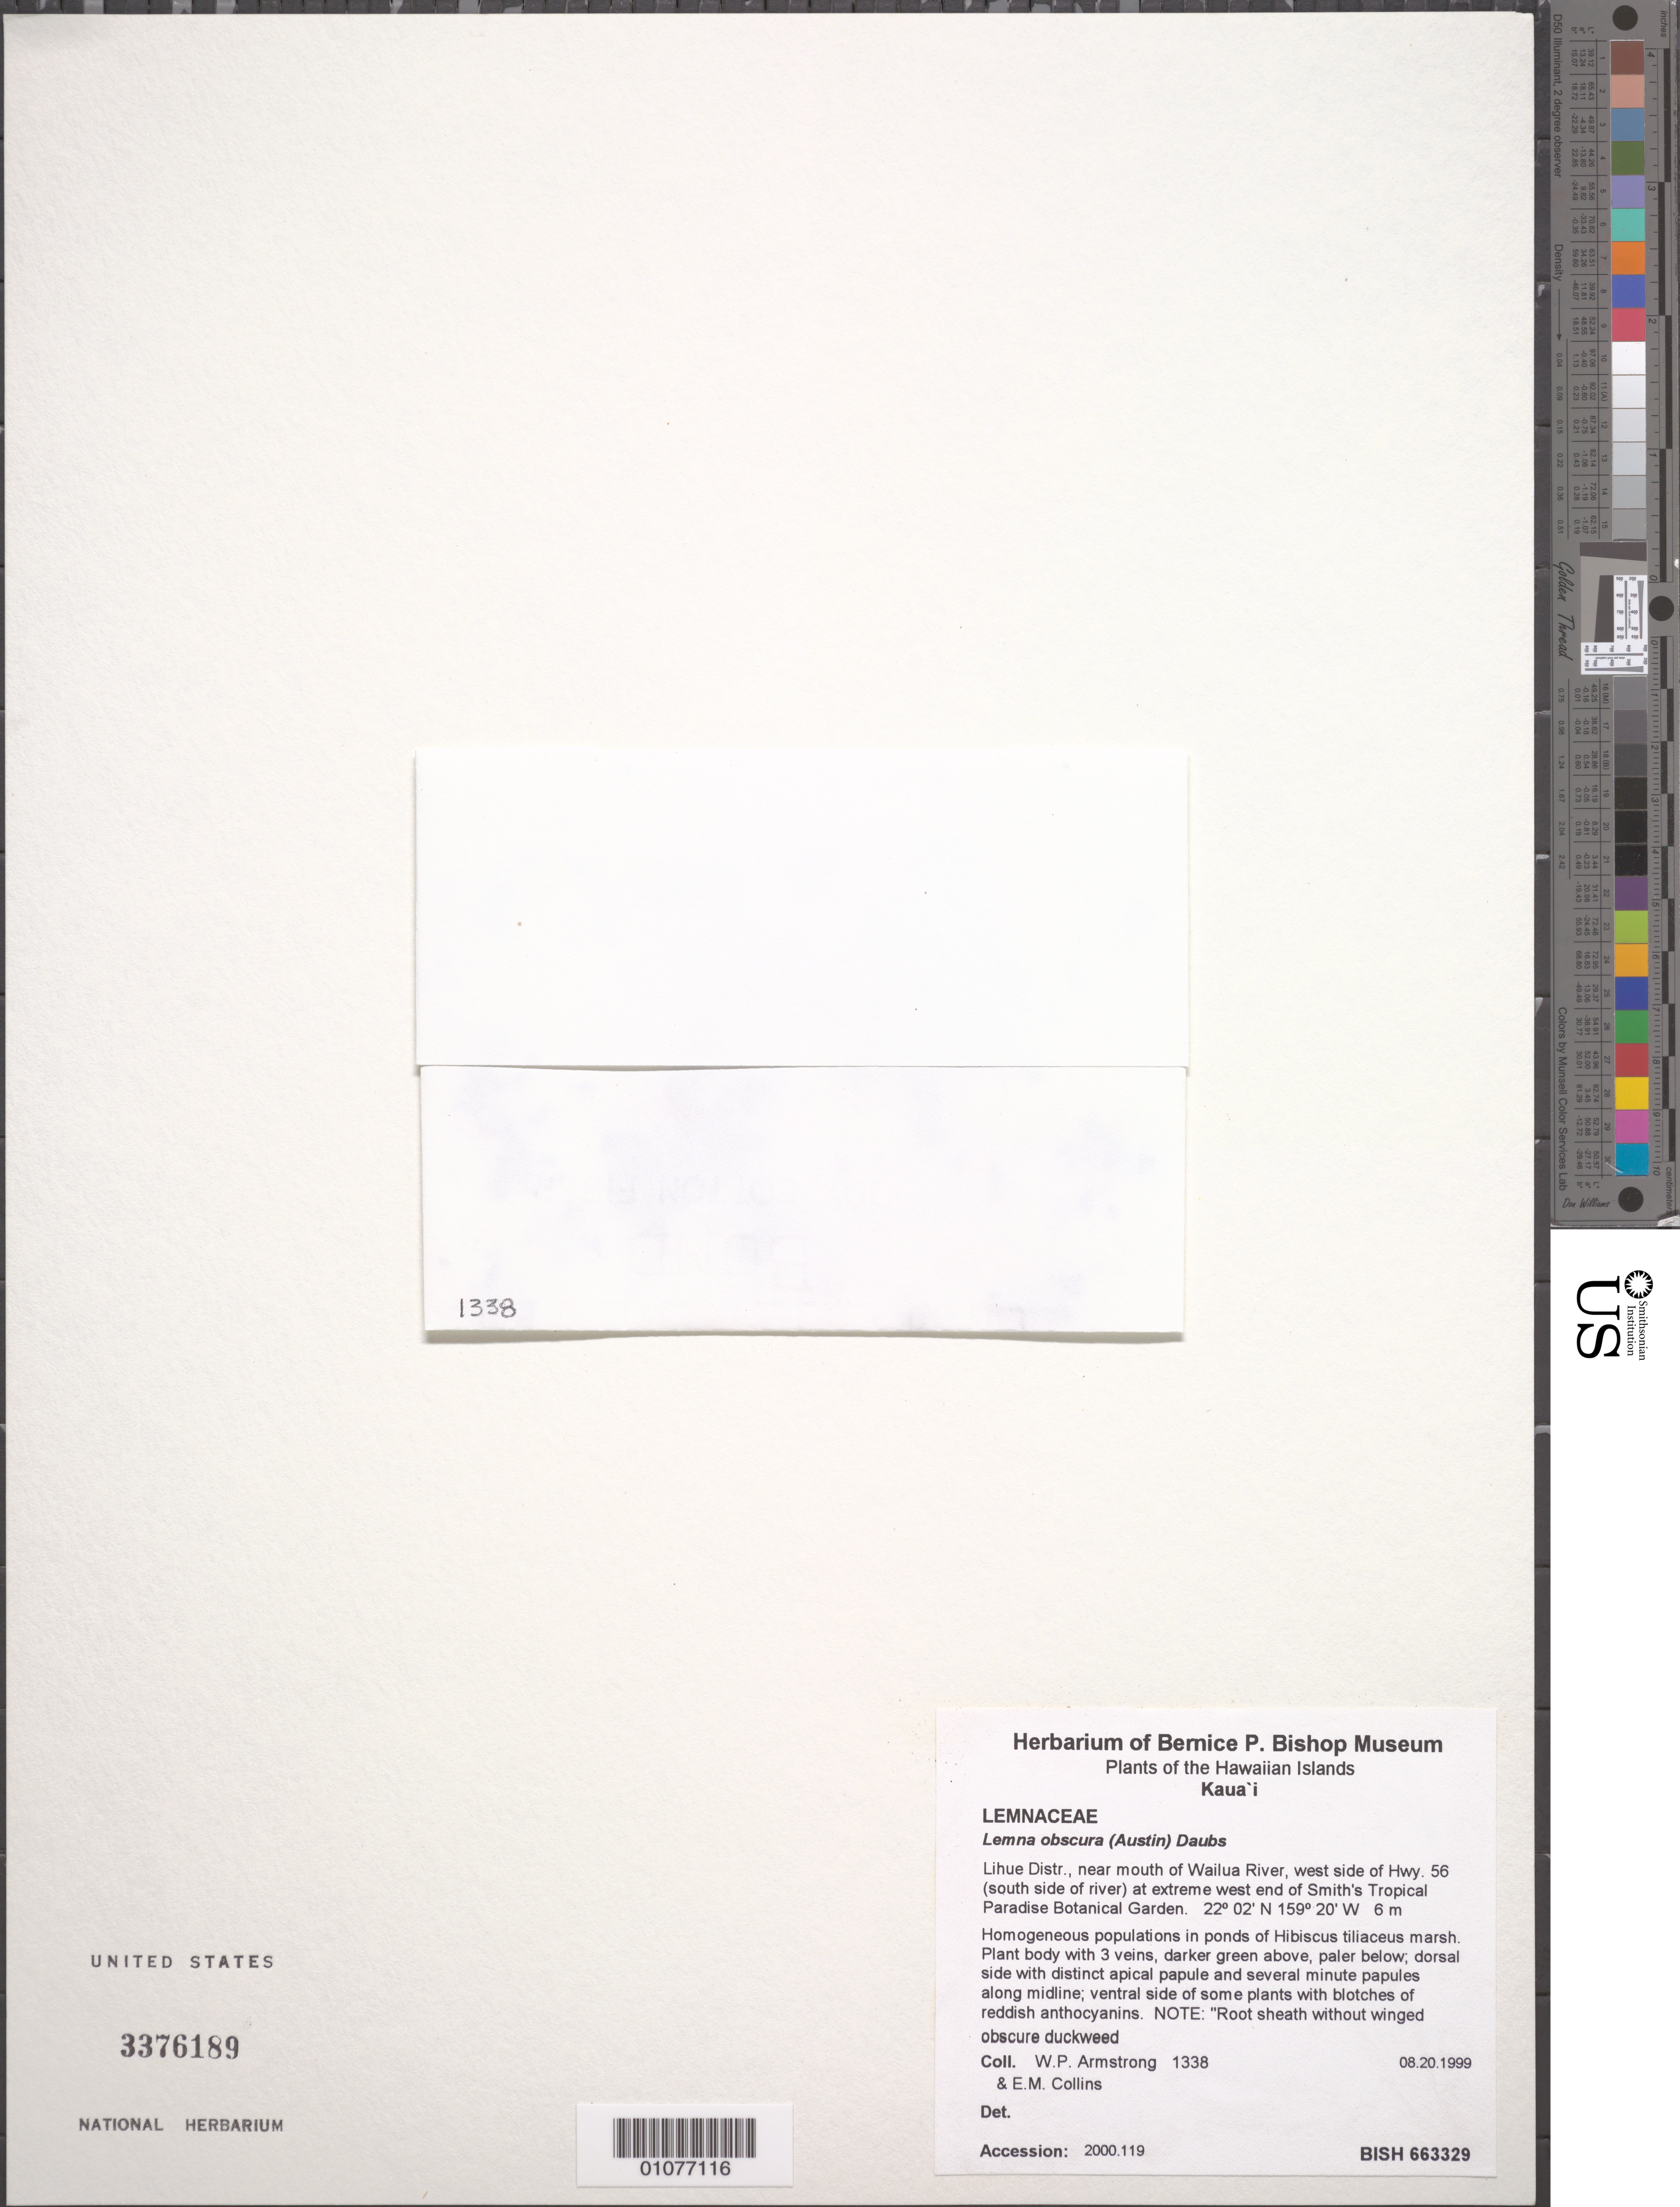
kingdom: Plantae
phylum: Tracheophyta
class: Liliopsida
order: Alismatales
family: Araceae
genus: Lemna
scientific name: Lemna obscura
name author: (Austin) Daubs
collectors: W. Armstrong & E. Collins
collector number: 1338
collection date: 1999-08-20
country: United States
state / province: Hawaii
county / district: Kauai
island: Kaua'i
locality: Lihue District, near mouth of Wailua River, W side of Hwy. 56 at extreme W end of Smith's Tropical Paradise Botanical Garden.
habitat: Homogenous populations in ponds of Hibiscus tiliaceus marsh.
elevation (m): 6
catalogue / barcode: US 3376189